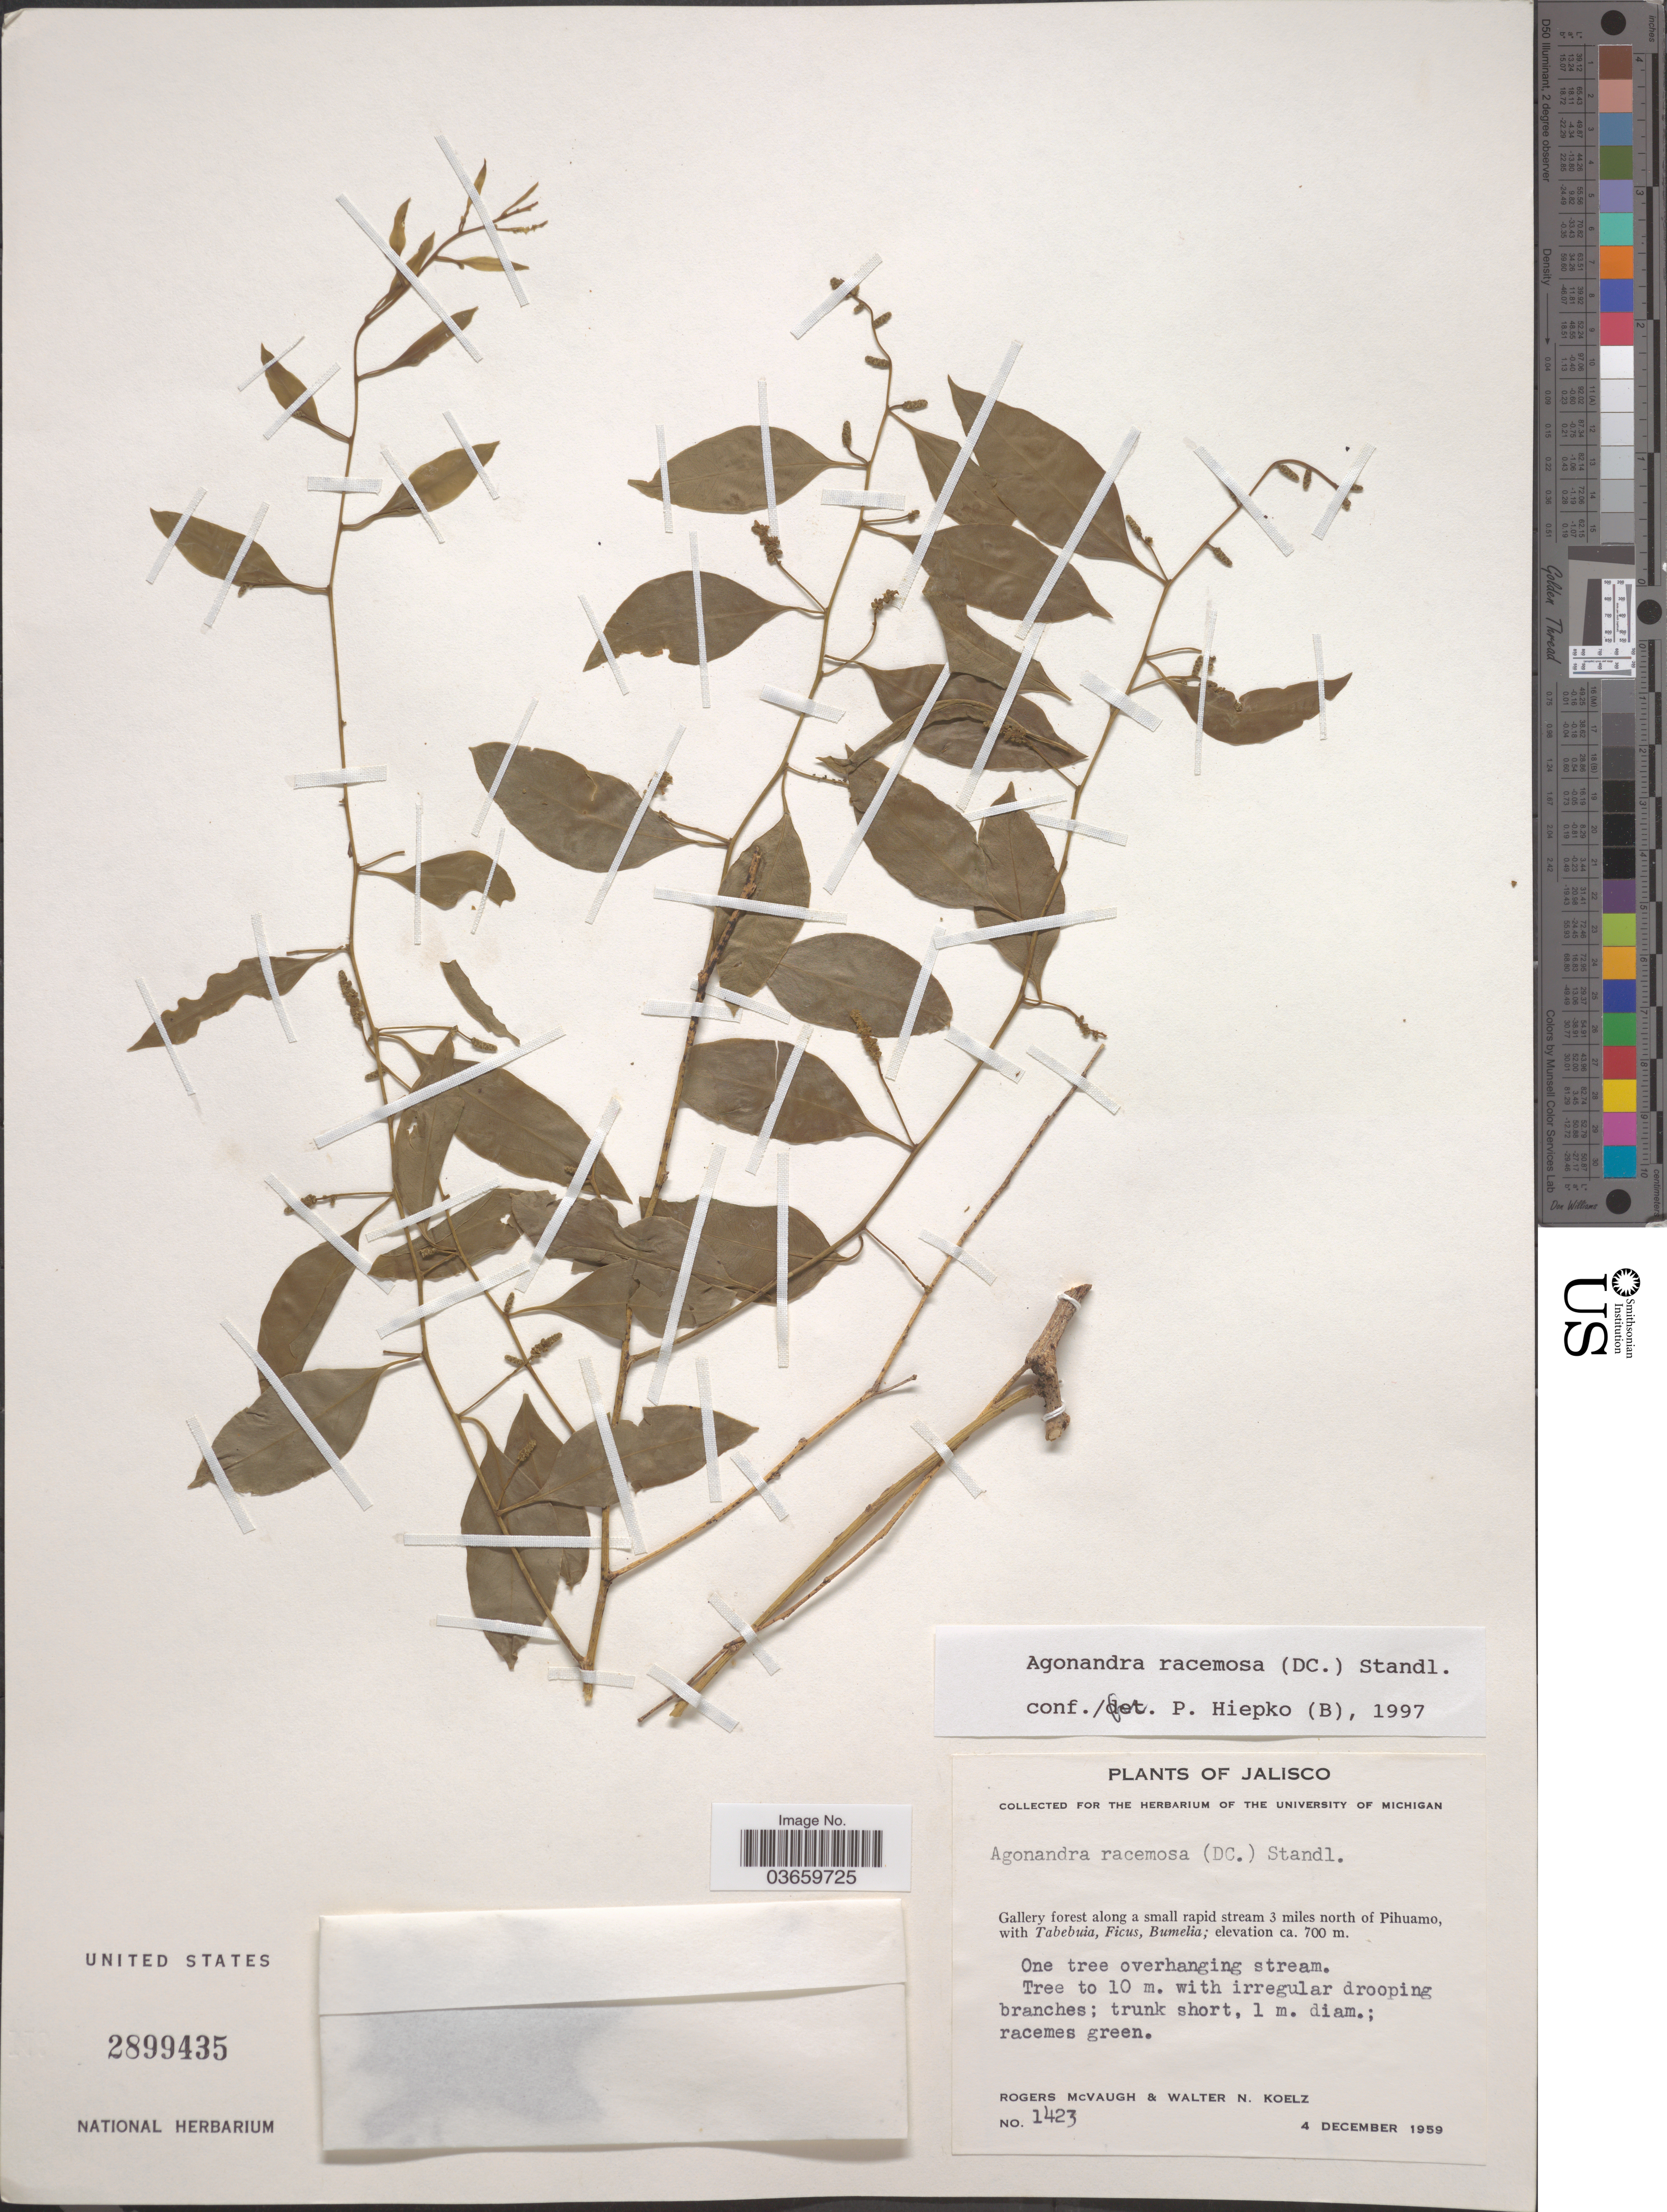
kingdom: Plantae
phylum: Tracheophyta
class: Magnoliopsida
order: Santalales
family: Opiliaceae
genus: Agonandra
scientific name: Agonandra racemosa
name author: (DC.) Standl.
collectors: R. McVaugh & W. N. Koelz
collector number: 1423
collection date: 1959-12-04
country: Mexico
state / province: Jalisco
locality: Gallery forest along a small rapid stream 3 miles north of Pihuamo.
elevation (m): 700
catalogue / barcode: US 2899435